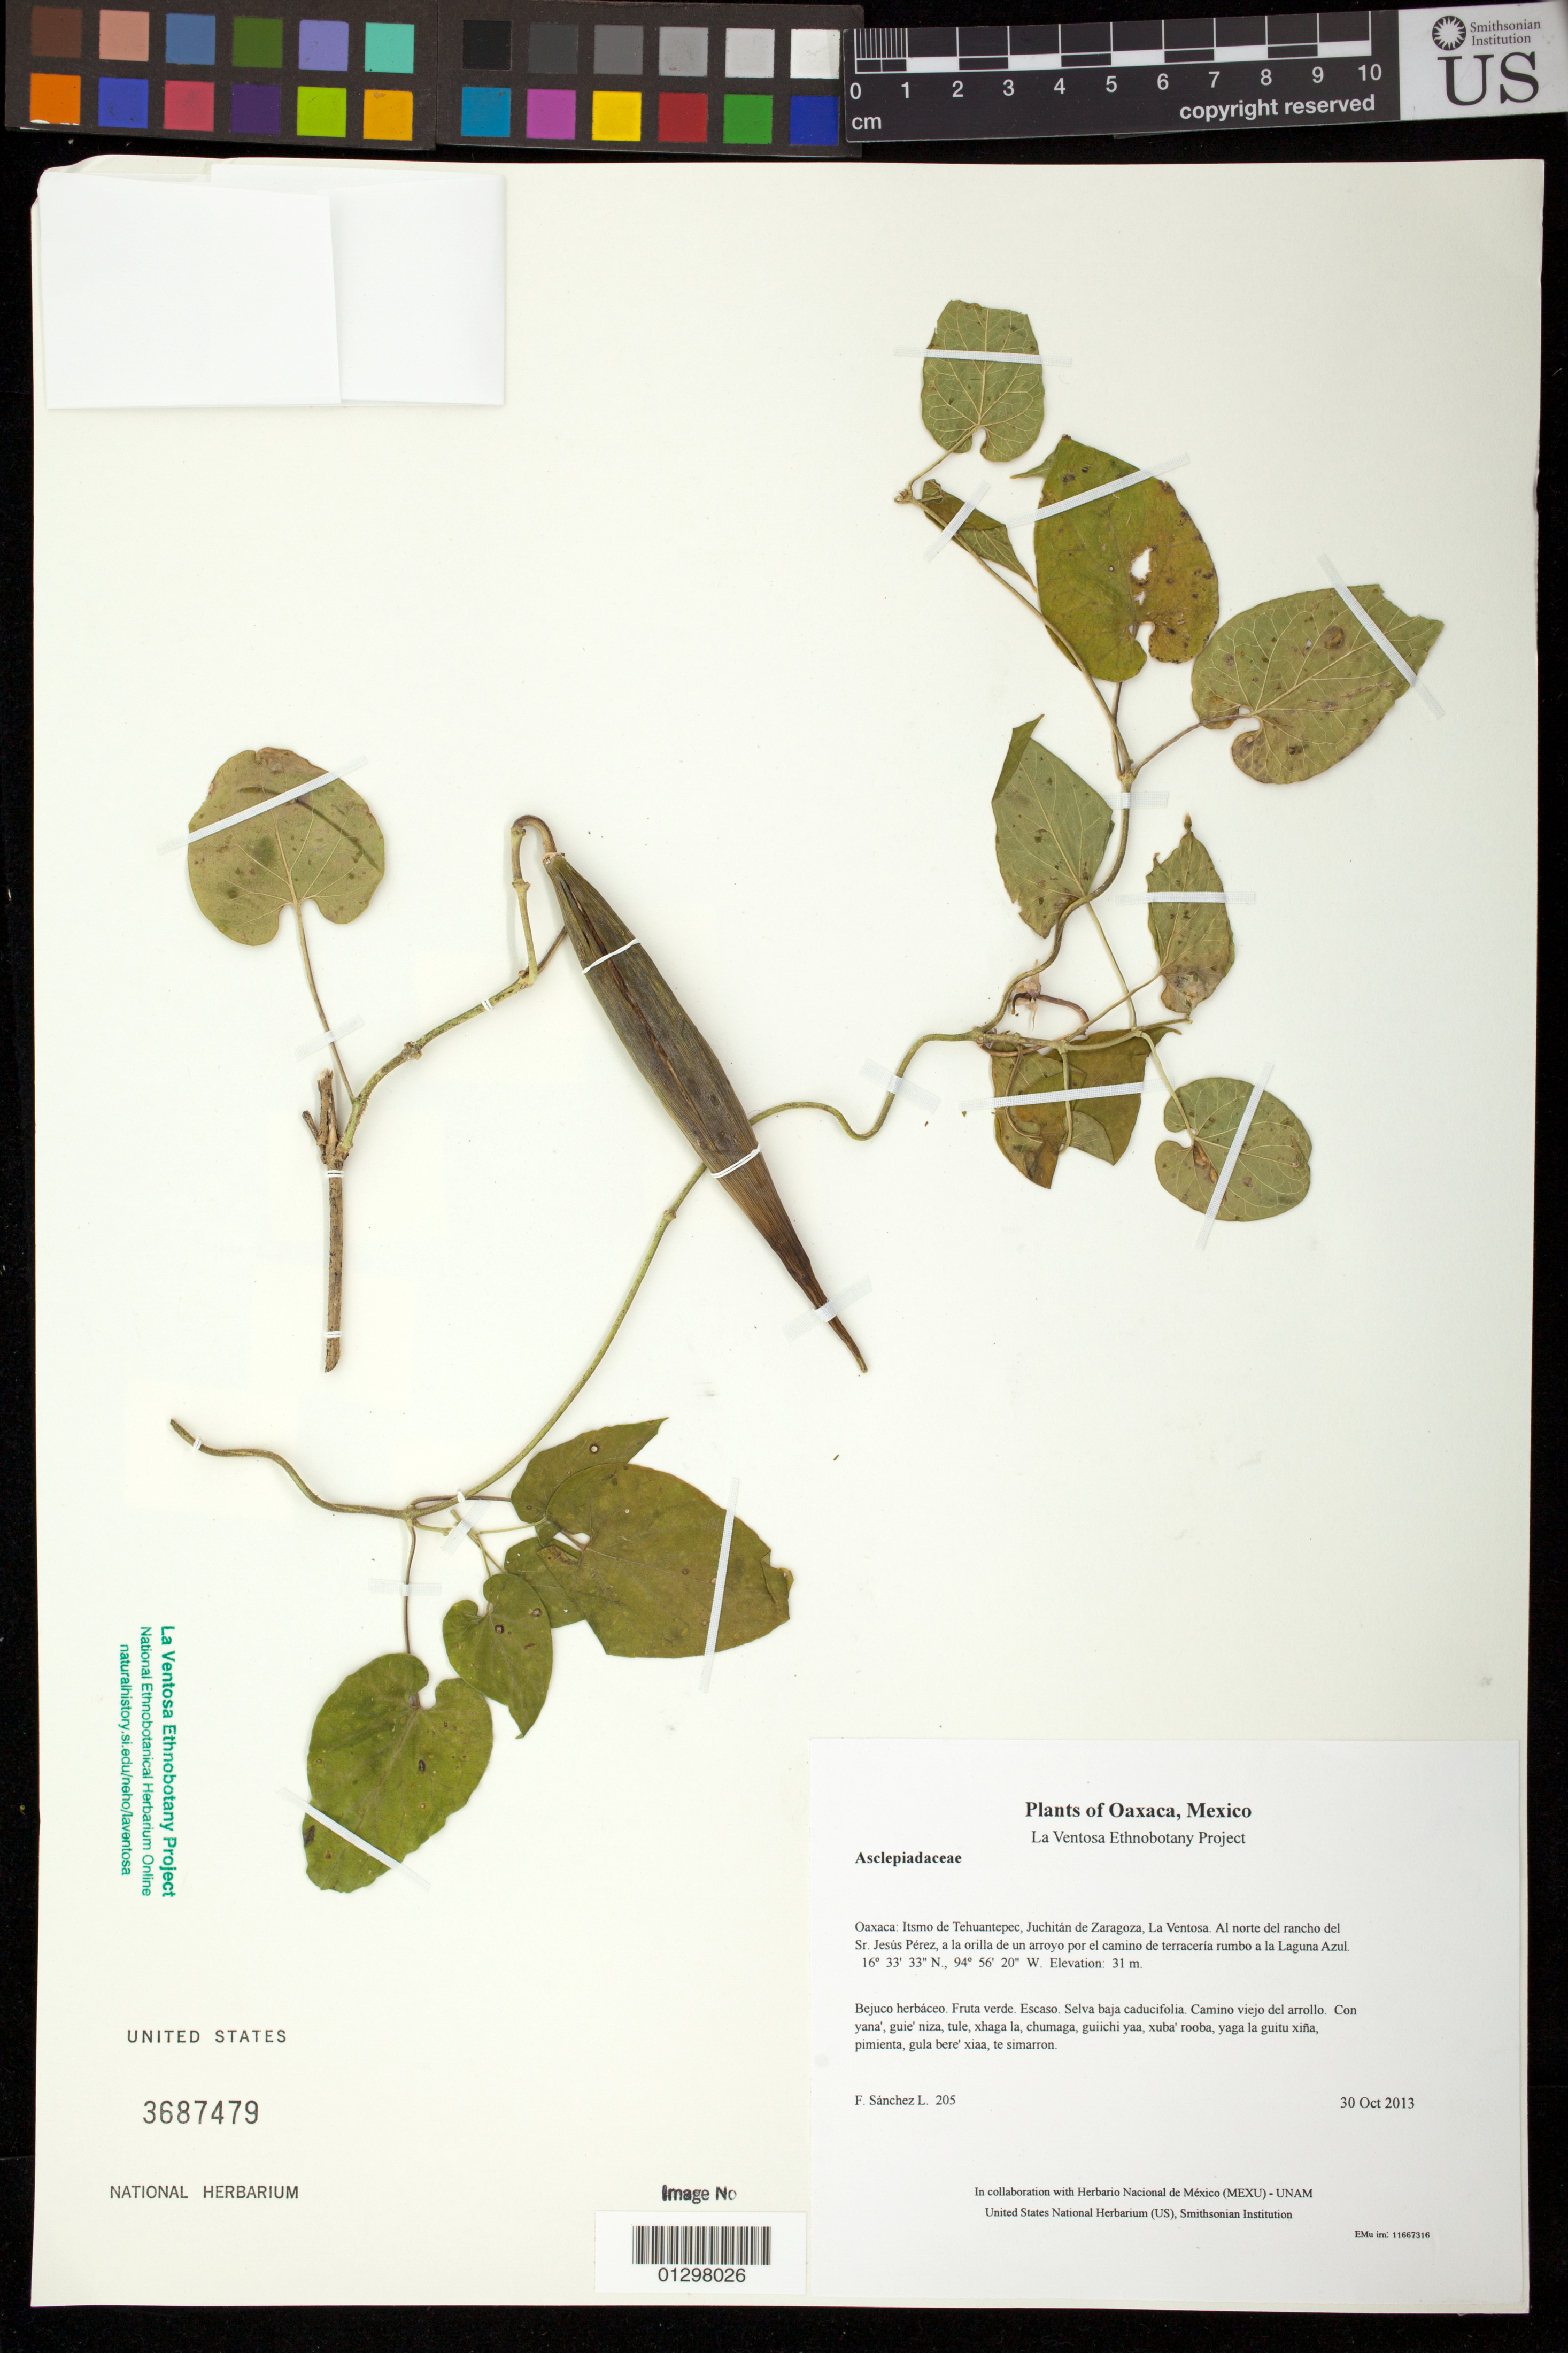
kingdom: Plantae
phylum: Tracheophyta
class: Magnoliopsida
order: Gentianales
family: Apocynaceae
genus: Matelea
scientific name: Matelea sp.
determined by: Lozada, L.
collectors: F. Sánchez L.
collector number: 205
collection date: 2013-10-30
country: Mexico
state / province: Oaxaca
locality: Itsmo de Tehuantepec, Juchitán de Zaragoza, La Ventosa. Al norte del rancho del Sr. Jesús Pérez, a la orilla de un arroyo por el camino de terracería rumbo a la Laguna Azul.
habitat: Selva baja caducifolia. Camino viejo del arrollo.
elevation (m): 31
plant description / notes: JEBOT, MEXU, SERO, US; Luba'. Cuaananaxhi naga'. Huaxie'.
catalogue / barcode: US 3687479